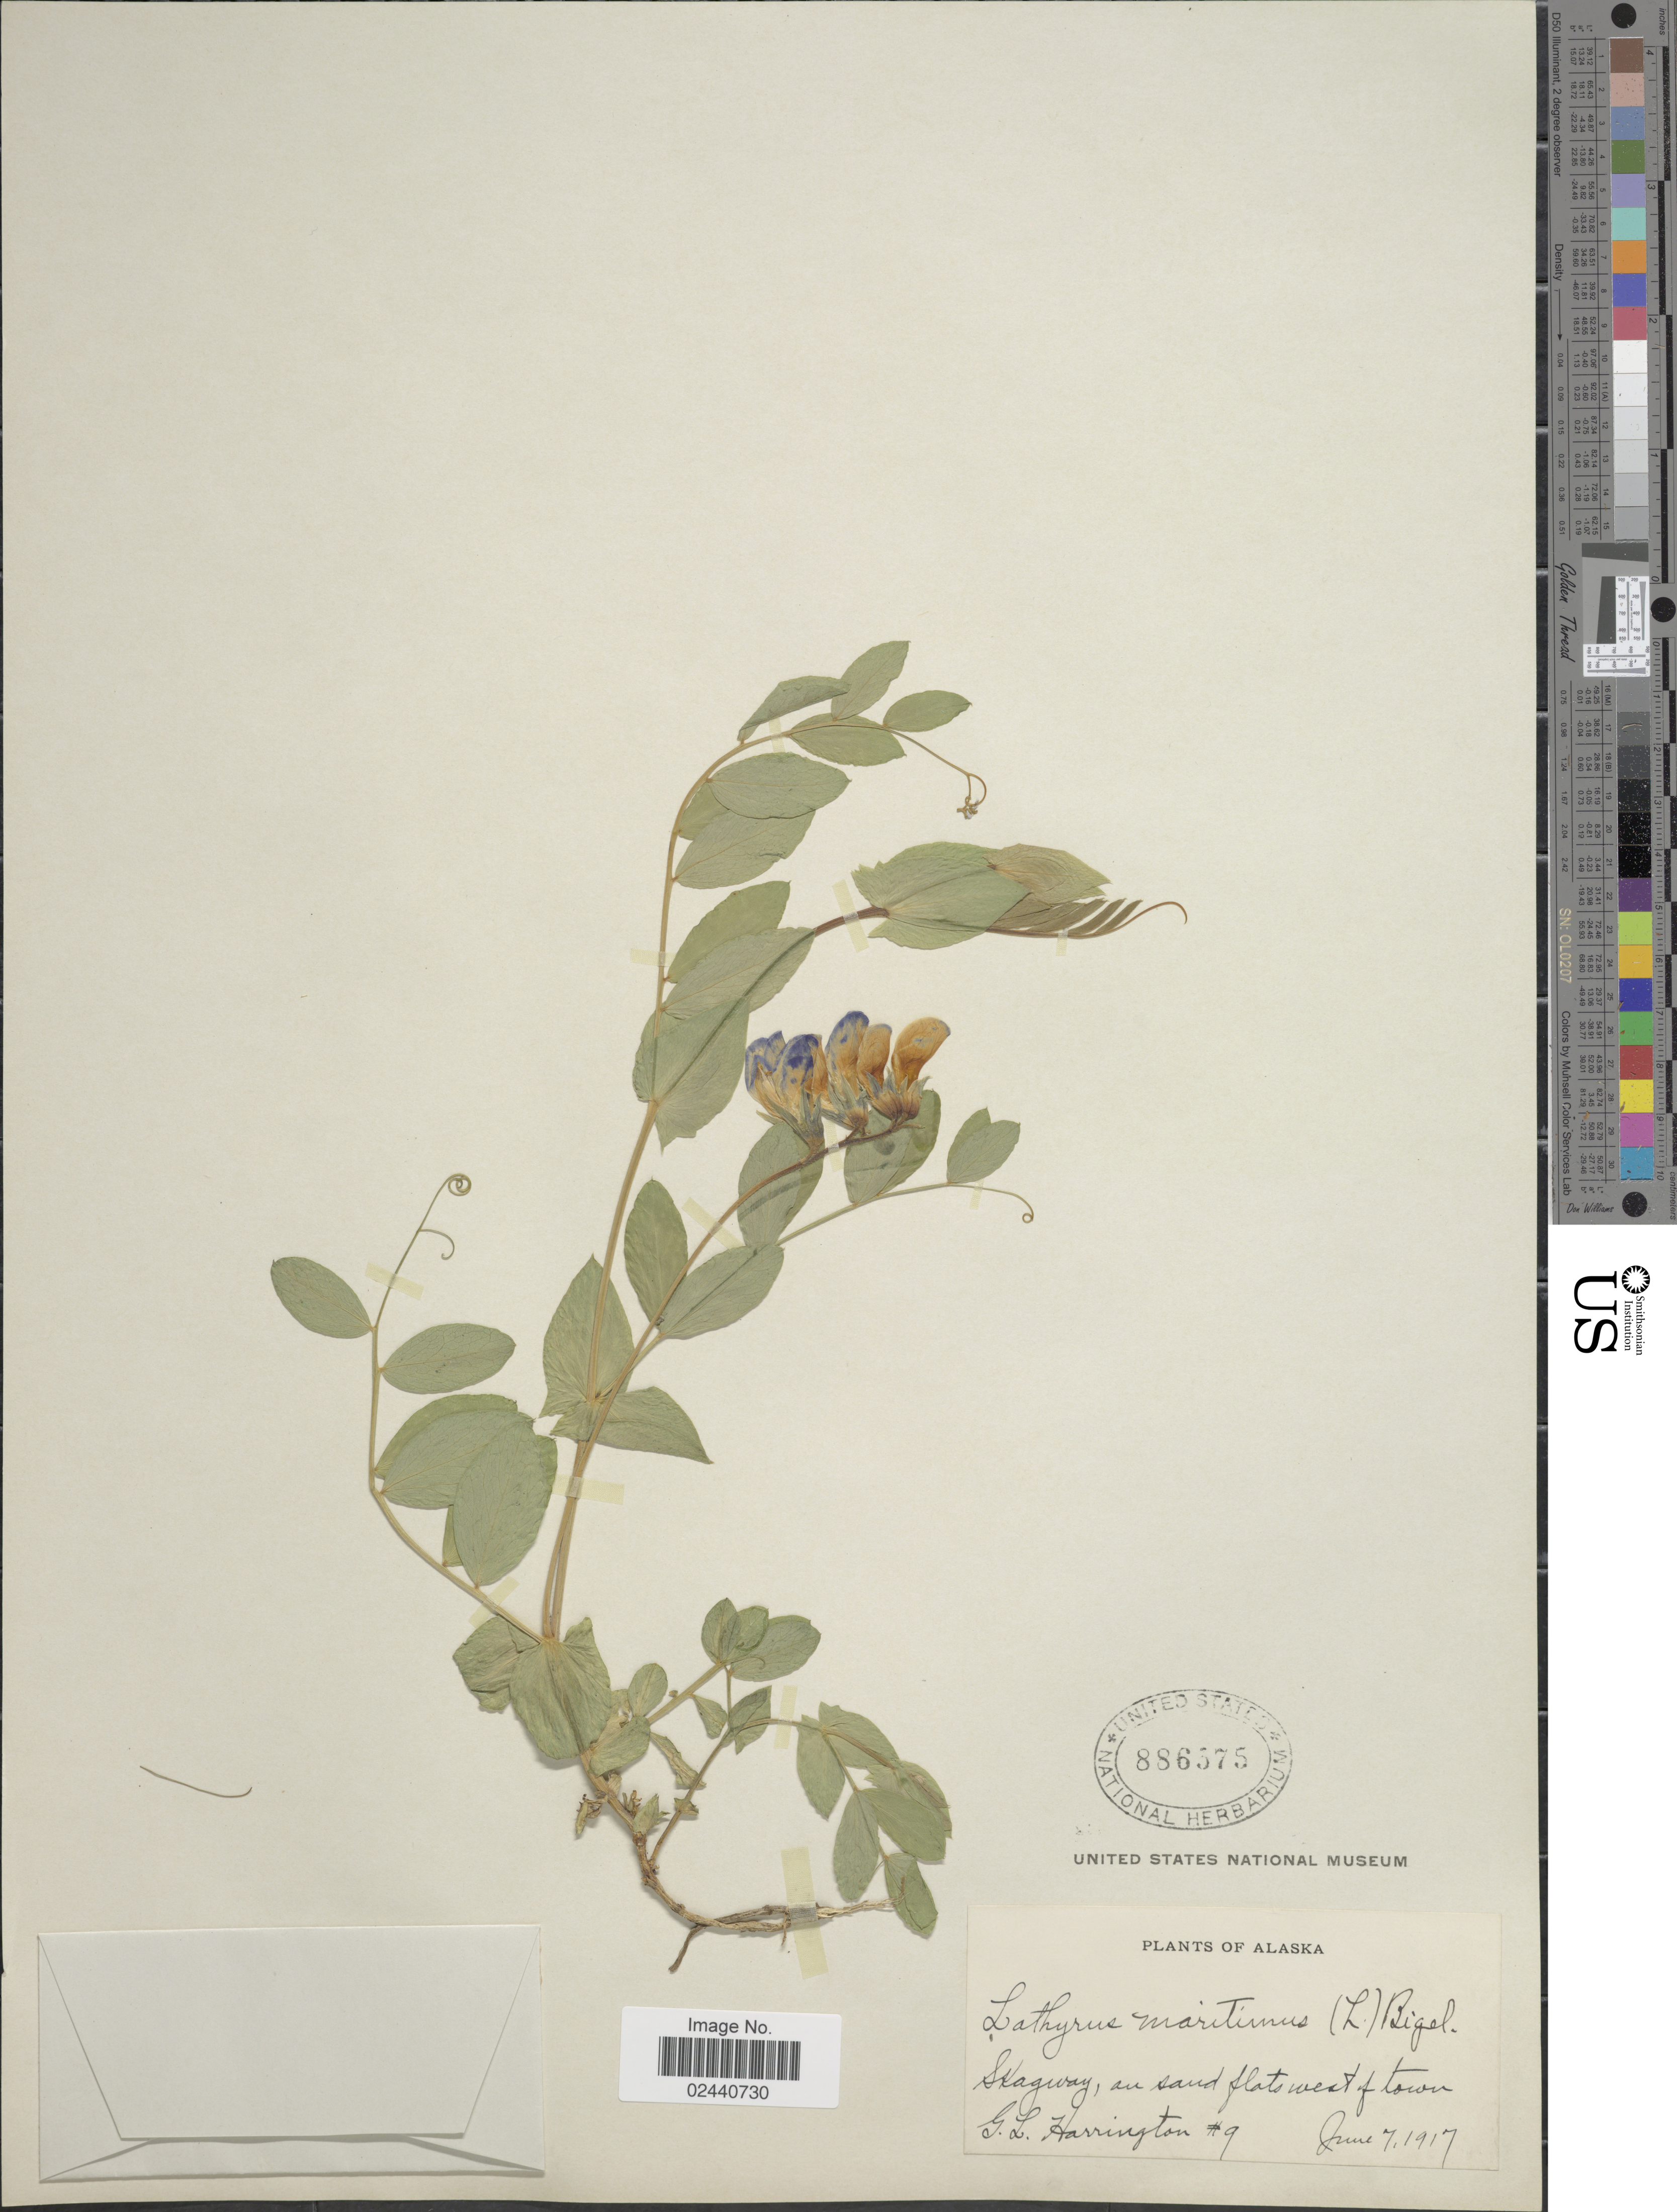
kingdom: Plantae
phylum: Tracheophyta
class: Magnoliopsida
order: Fabales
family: Fabaceae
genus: Lathyrus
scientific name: Lathyrus japonicus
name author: Willd.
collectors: G. Harrington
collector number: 9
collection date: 1917-06-07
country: United States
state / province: Alaska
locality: Skagway, west of town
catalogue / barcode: US 886575